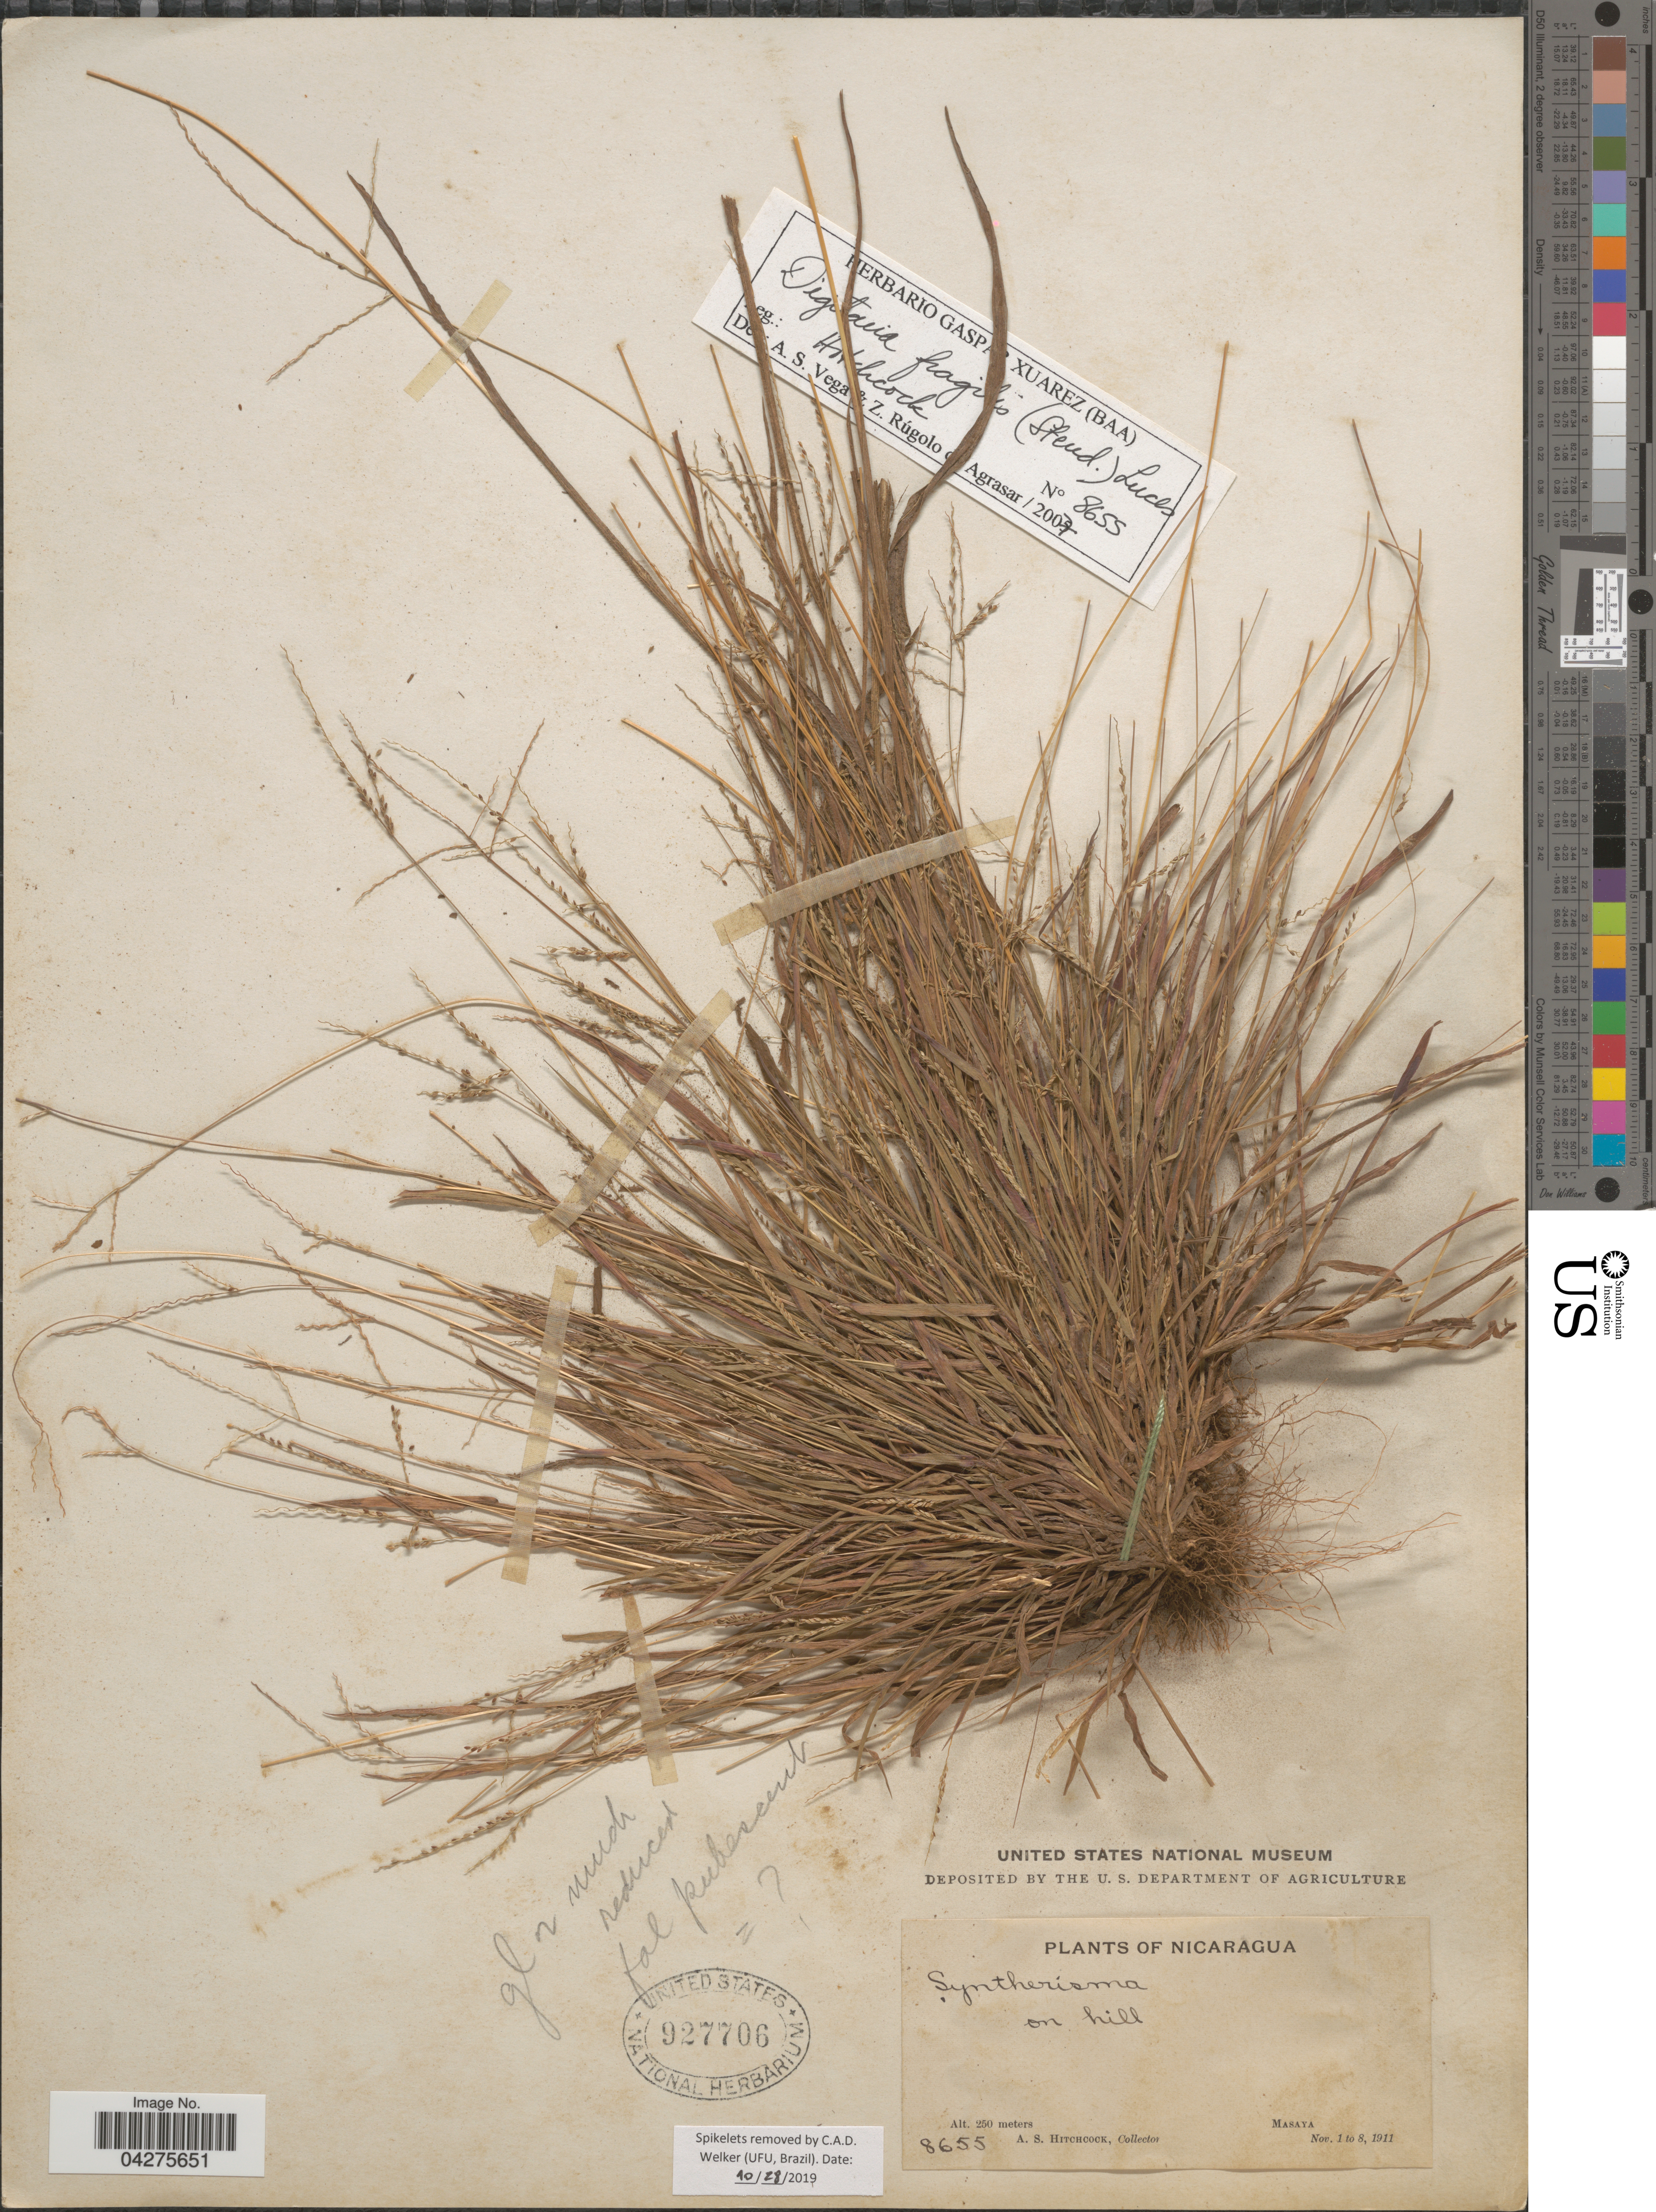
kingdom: Plantae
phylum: Tracheophyta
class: Liliopsida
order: Poales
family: Poaceae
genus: Digitaria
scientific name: Digitaria fragilis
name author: (Steud.) Luces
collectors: A. S. Hitchcock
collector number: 8655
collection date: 1911-11-01/1911-11-08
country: Nicaragua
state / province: Masaya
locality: On hill.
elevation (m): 250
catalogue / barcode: US 927706